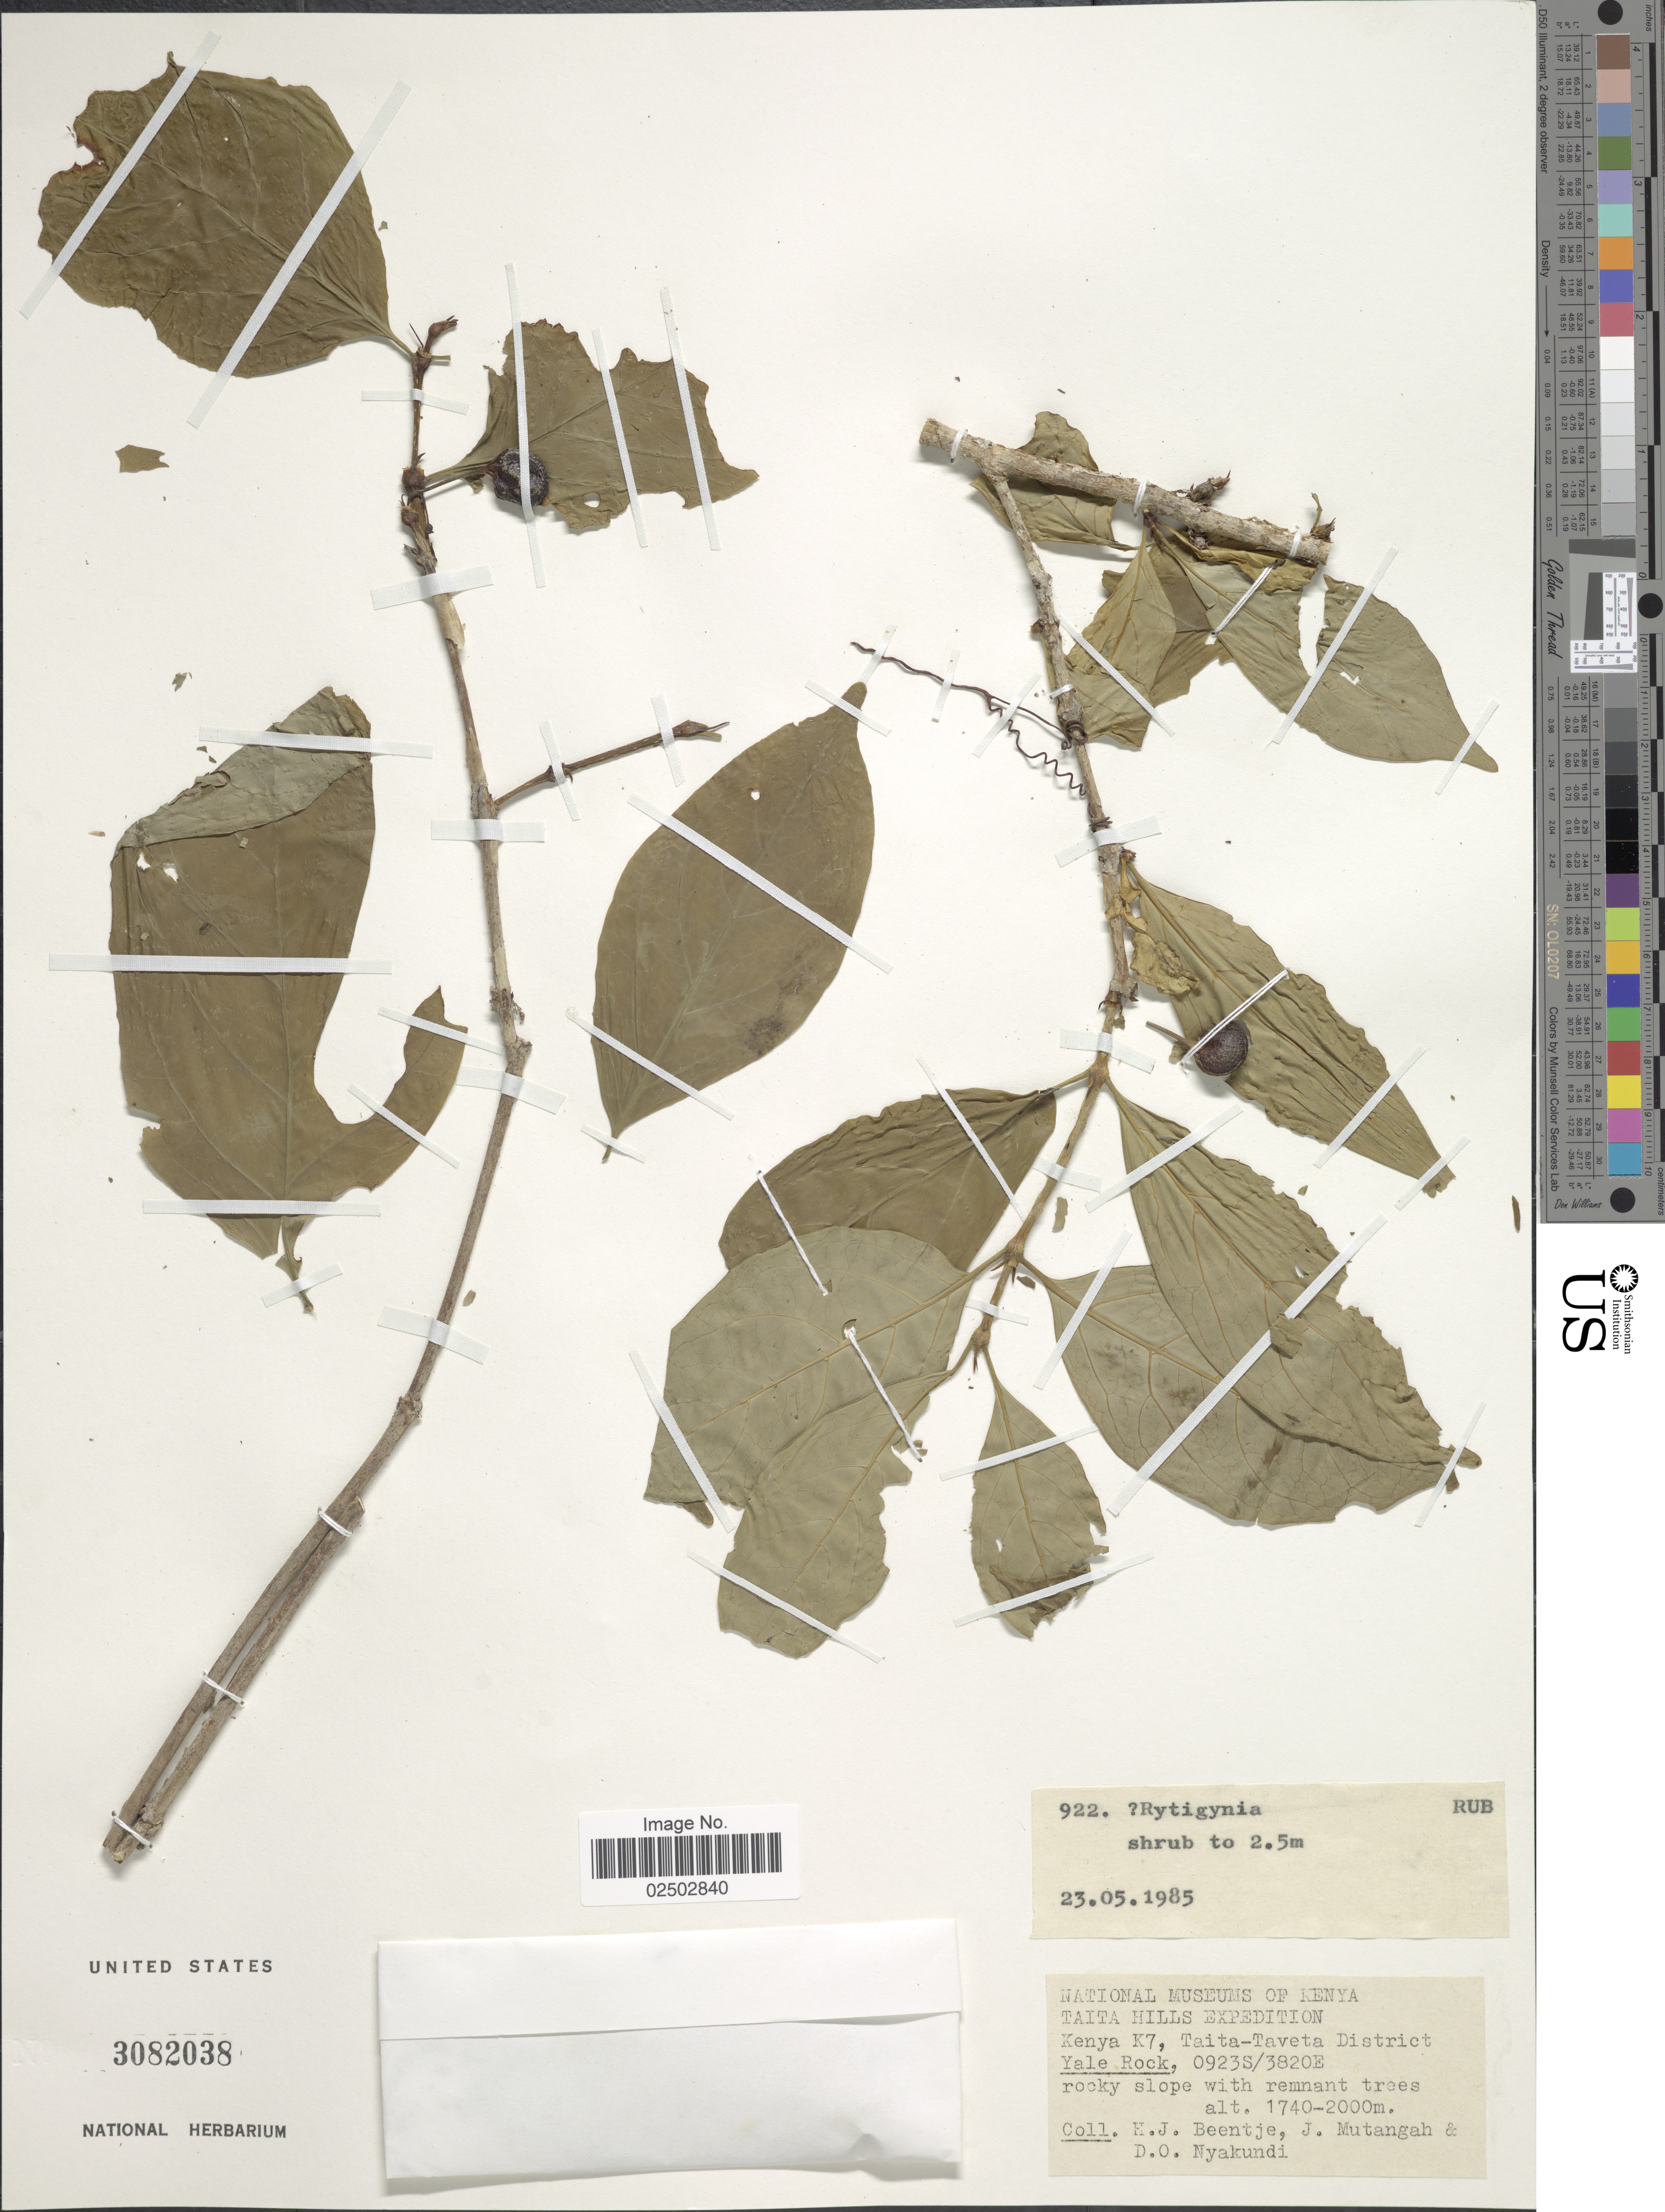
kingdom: Plantae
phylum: Tracheophyta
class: Magnoliopsida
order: Gentianales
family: Rubiaceae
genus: Rytigynia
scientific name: Rytigynia sp.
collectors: H. J. Beentje, J. Mutangah & D. Nyakundi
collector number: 922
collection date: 1985-05-23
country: Kenya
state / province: Taita Taveta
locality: Taita Hills, Kenya, K7, Taita-Taveta District, Yale Rock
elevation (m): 1740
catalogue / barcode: US 3082038